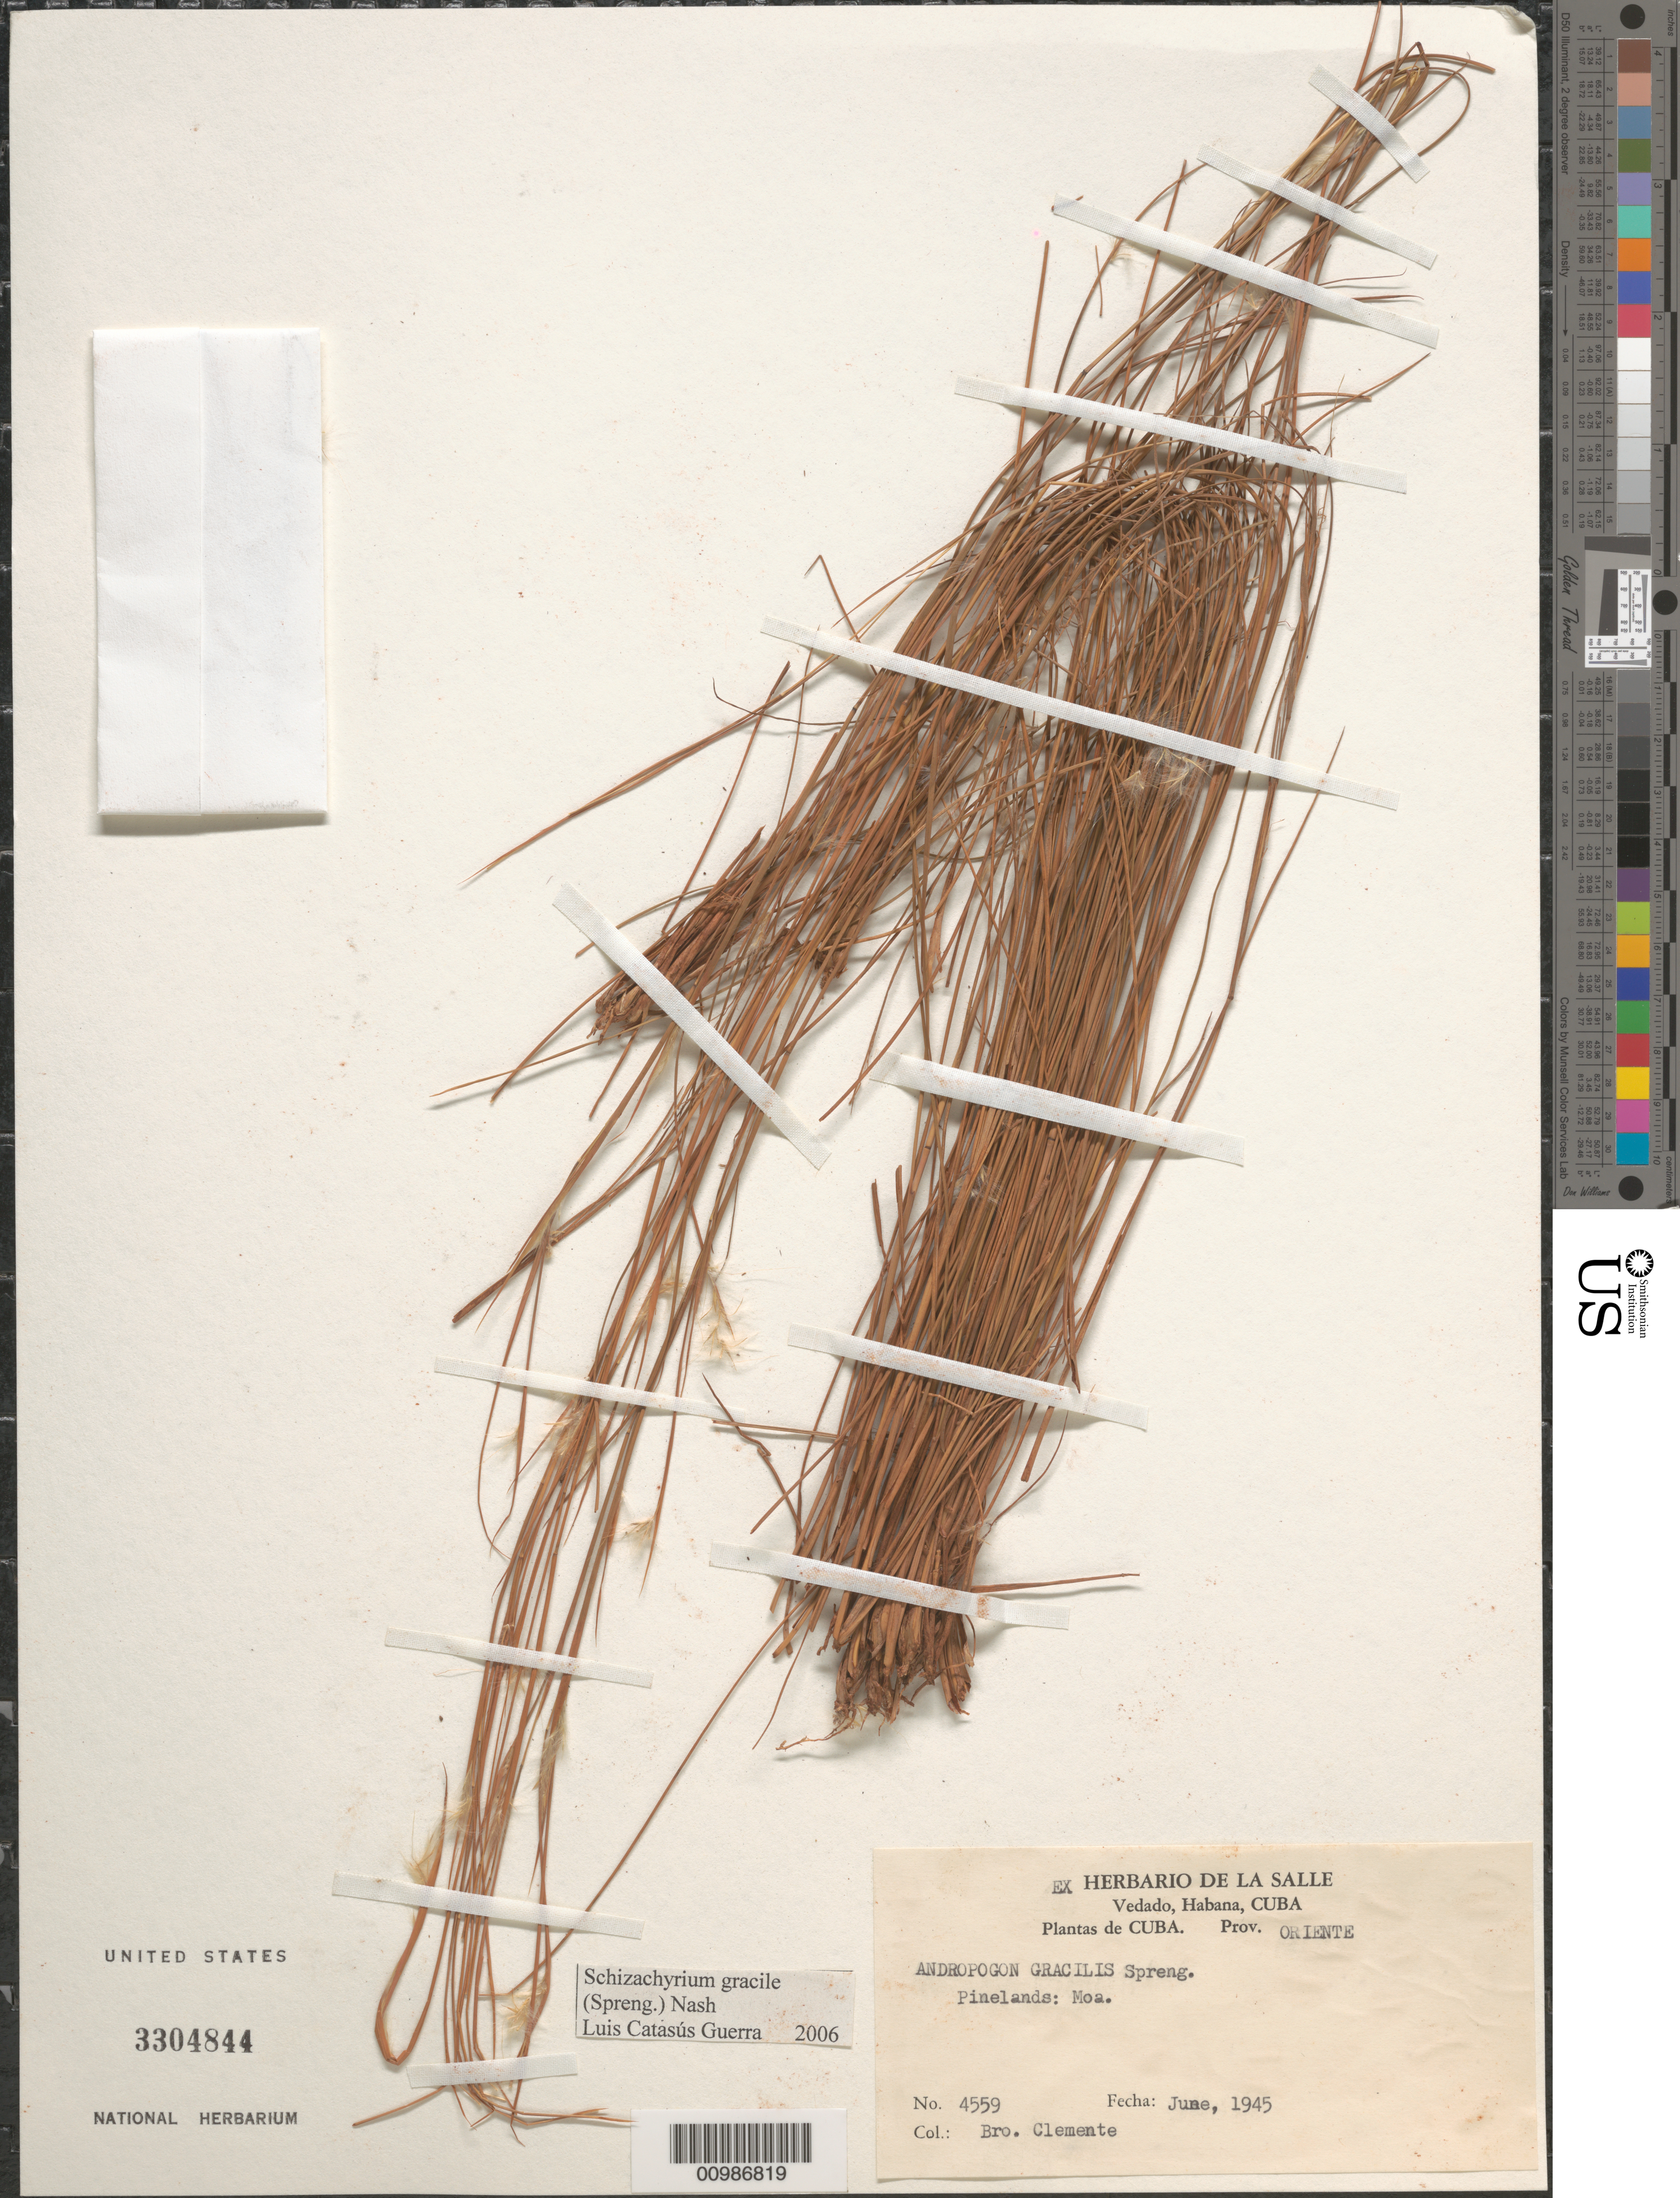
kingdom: Plantae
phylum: Tracheophyta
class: Liliopsida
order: Poales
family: Poaceae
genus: Andropogon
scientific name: Andropogon gracilis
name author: Spreng.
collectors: Bro. Clemente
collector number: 4559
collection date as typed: Jun 1945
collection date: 1945-06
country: Cuba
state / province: Holguín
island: Cuba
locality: Moa [Oriente]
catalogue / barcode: US 3304844